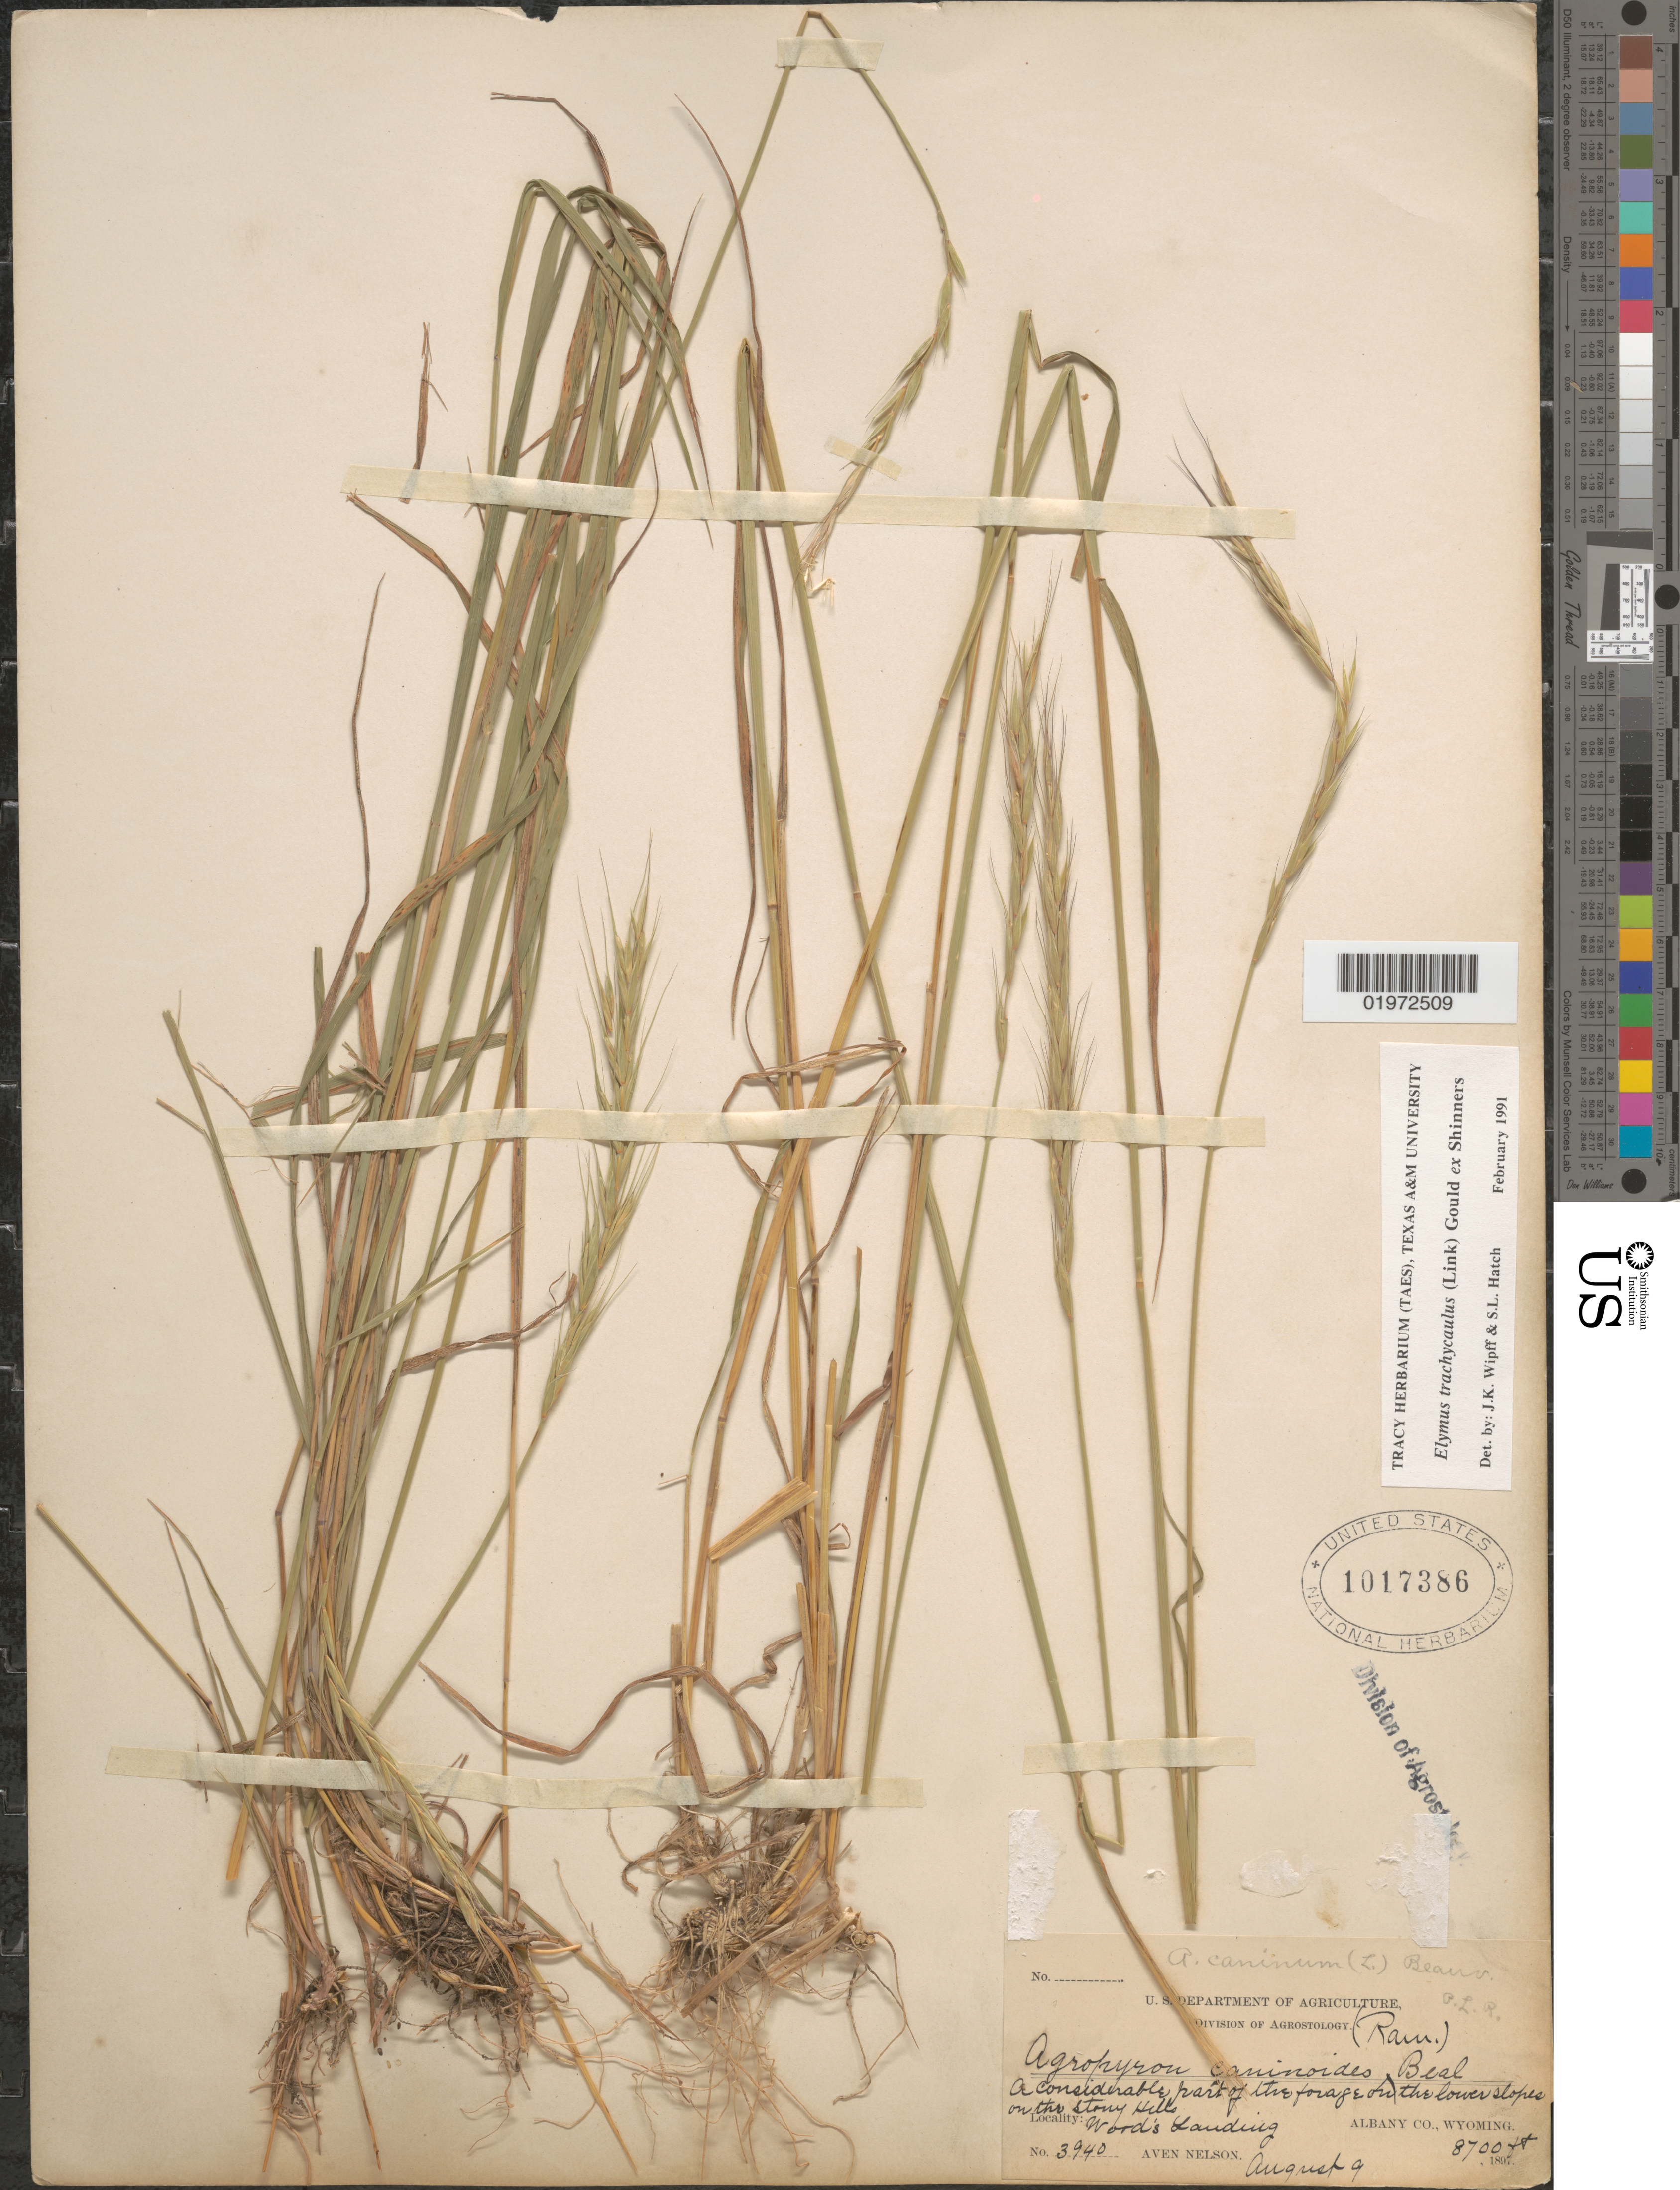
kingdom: Plantae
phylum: Tracheophyta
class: Liliopsida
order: Poales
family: Poaceae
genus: Elymus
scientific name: Elymus trachycaulus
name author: (Link) Gould ex Shinners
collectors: A. Nelson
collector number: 3940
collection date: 1897-08-09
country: United States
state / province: Wyoming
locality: On the lower slopes on the stony Hills. Wood's Landing. Albany Co.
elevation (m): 2652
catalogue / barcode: US 1017386